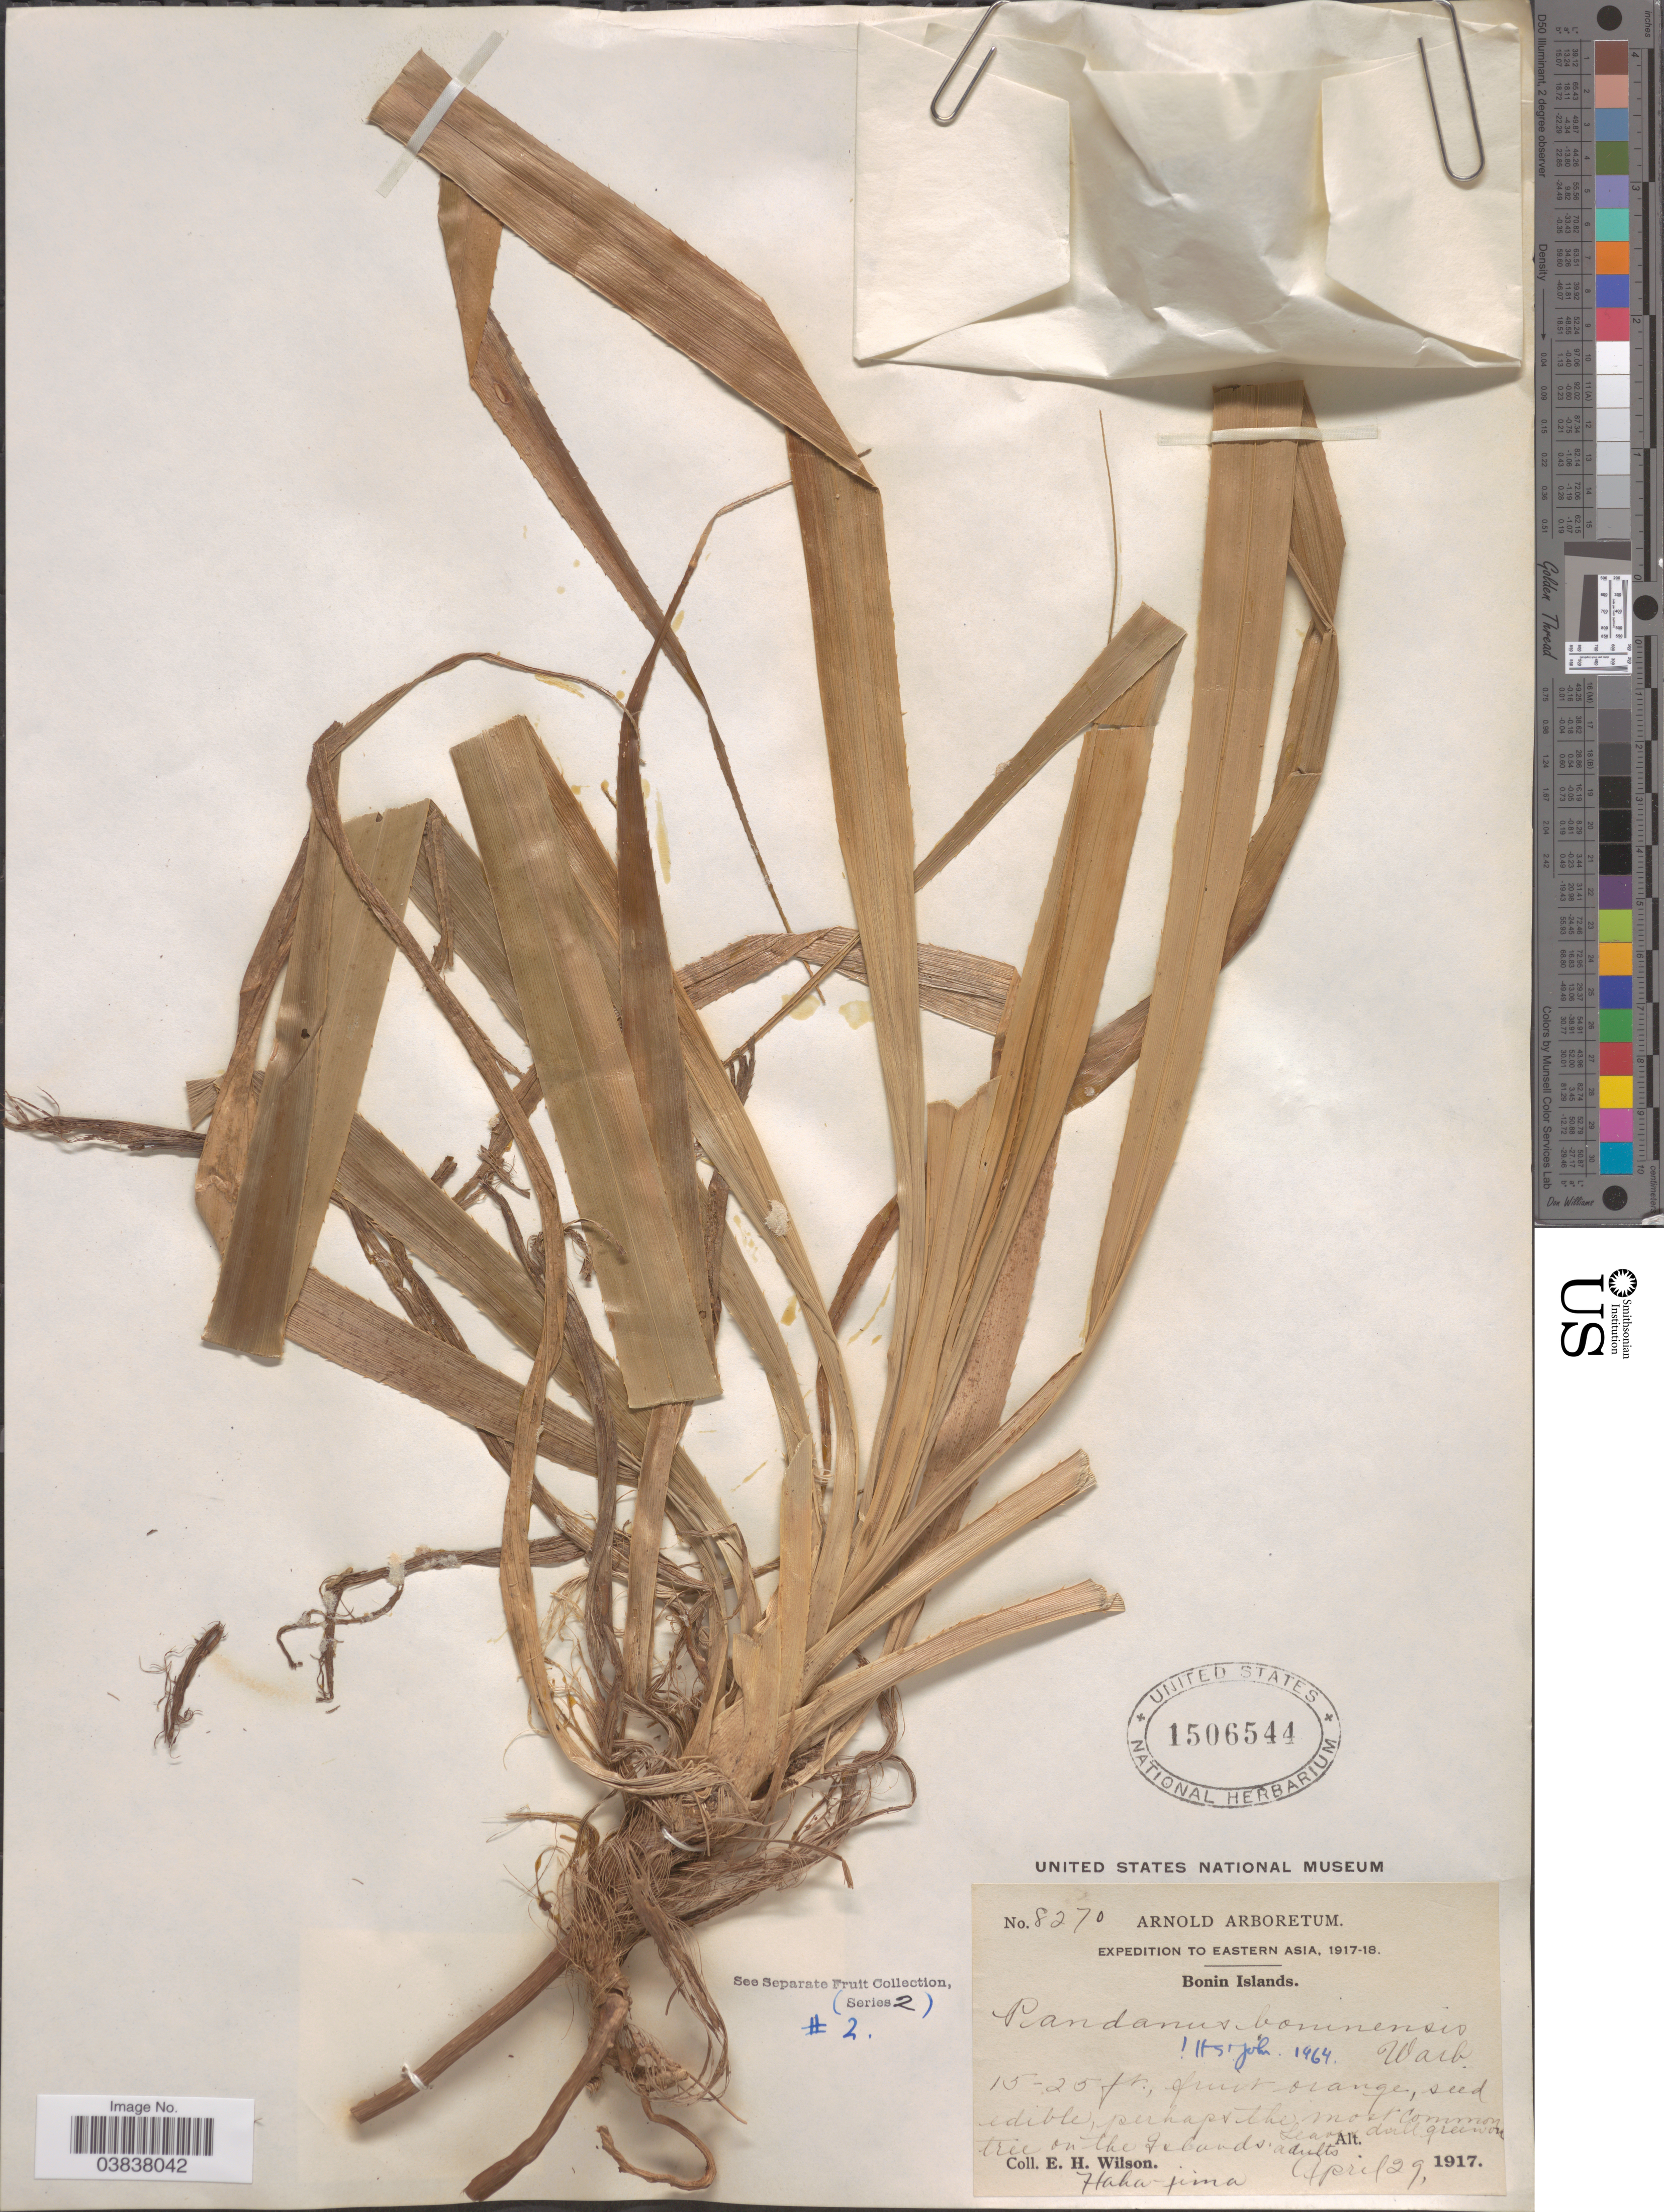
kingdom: Plantae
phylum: Tracheophyta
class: Liliopsida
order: Pandanales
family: Pandanaceae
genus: Pandanus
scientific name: Pandanus boninensis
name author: Warb.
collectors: E. Wilson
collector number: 8270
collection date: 1917-04-29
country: Japan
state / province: Tokyo, Federal City of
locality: Bonin Islands. Haka-jima.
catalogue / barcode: US 1506544